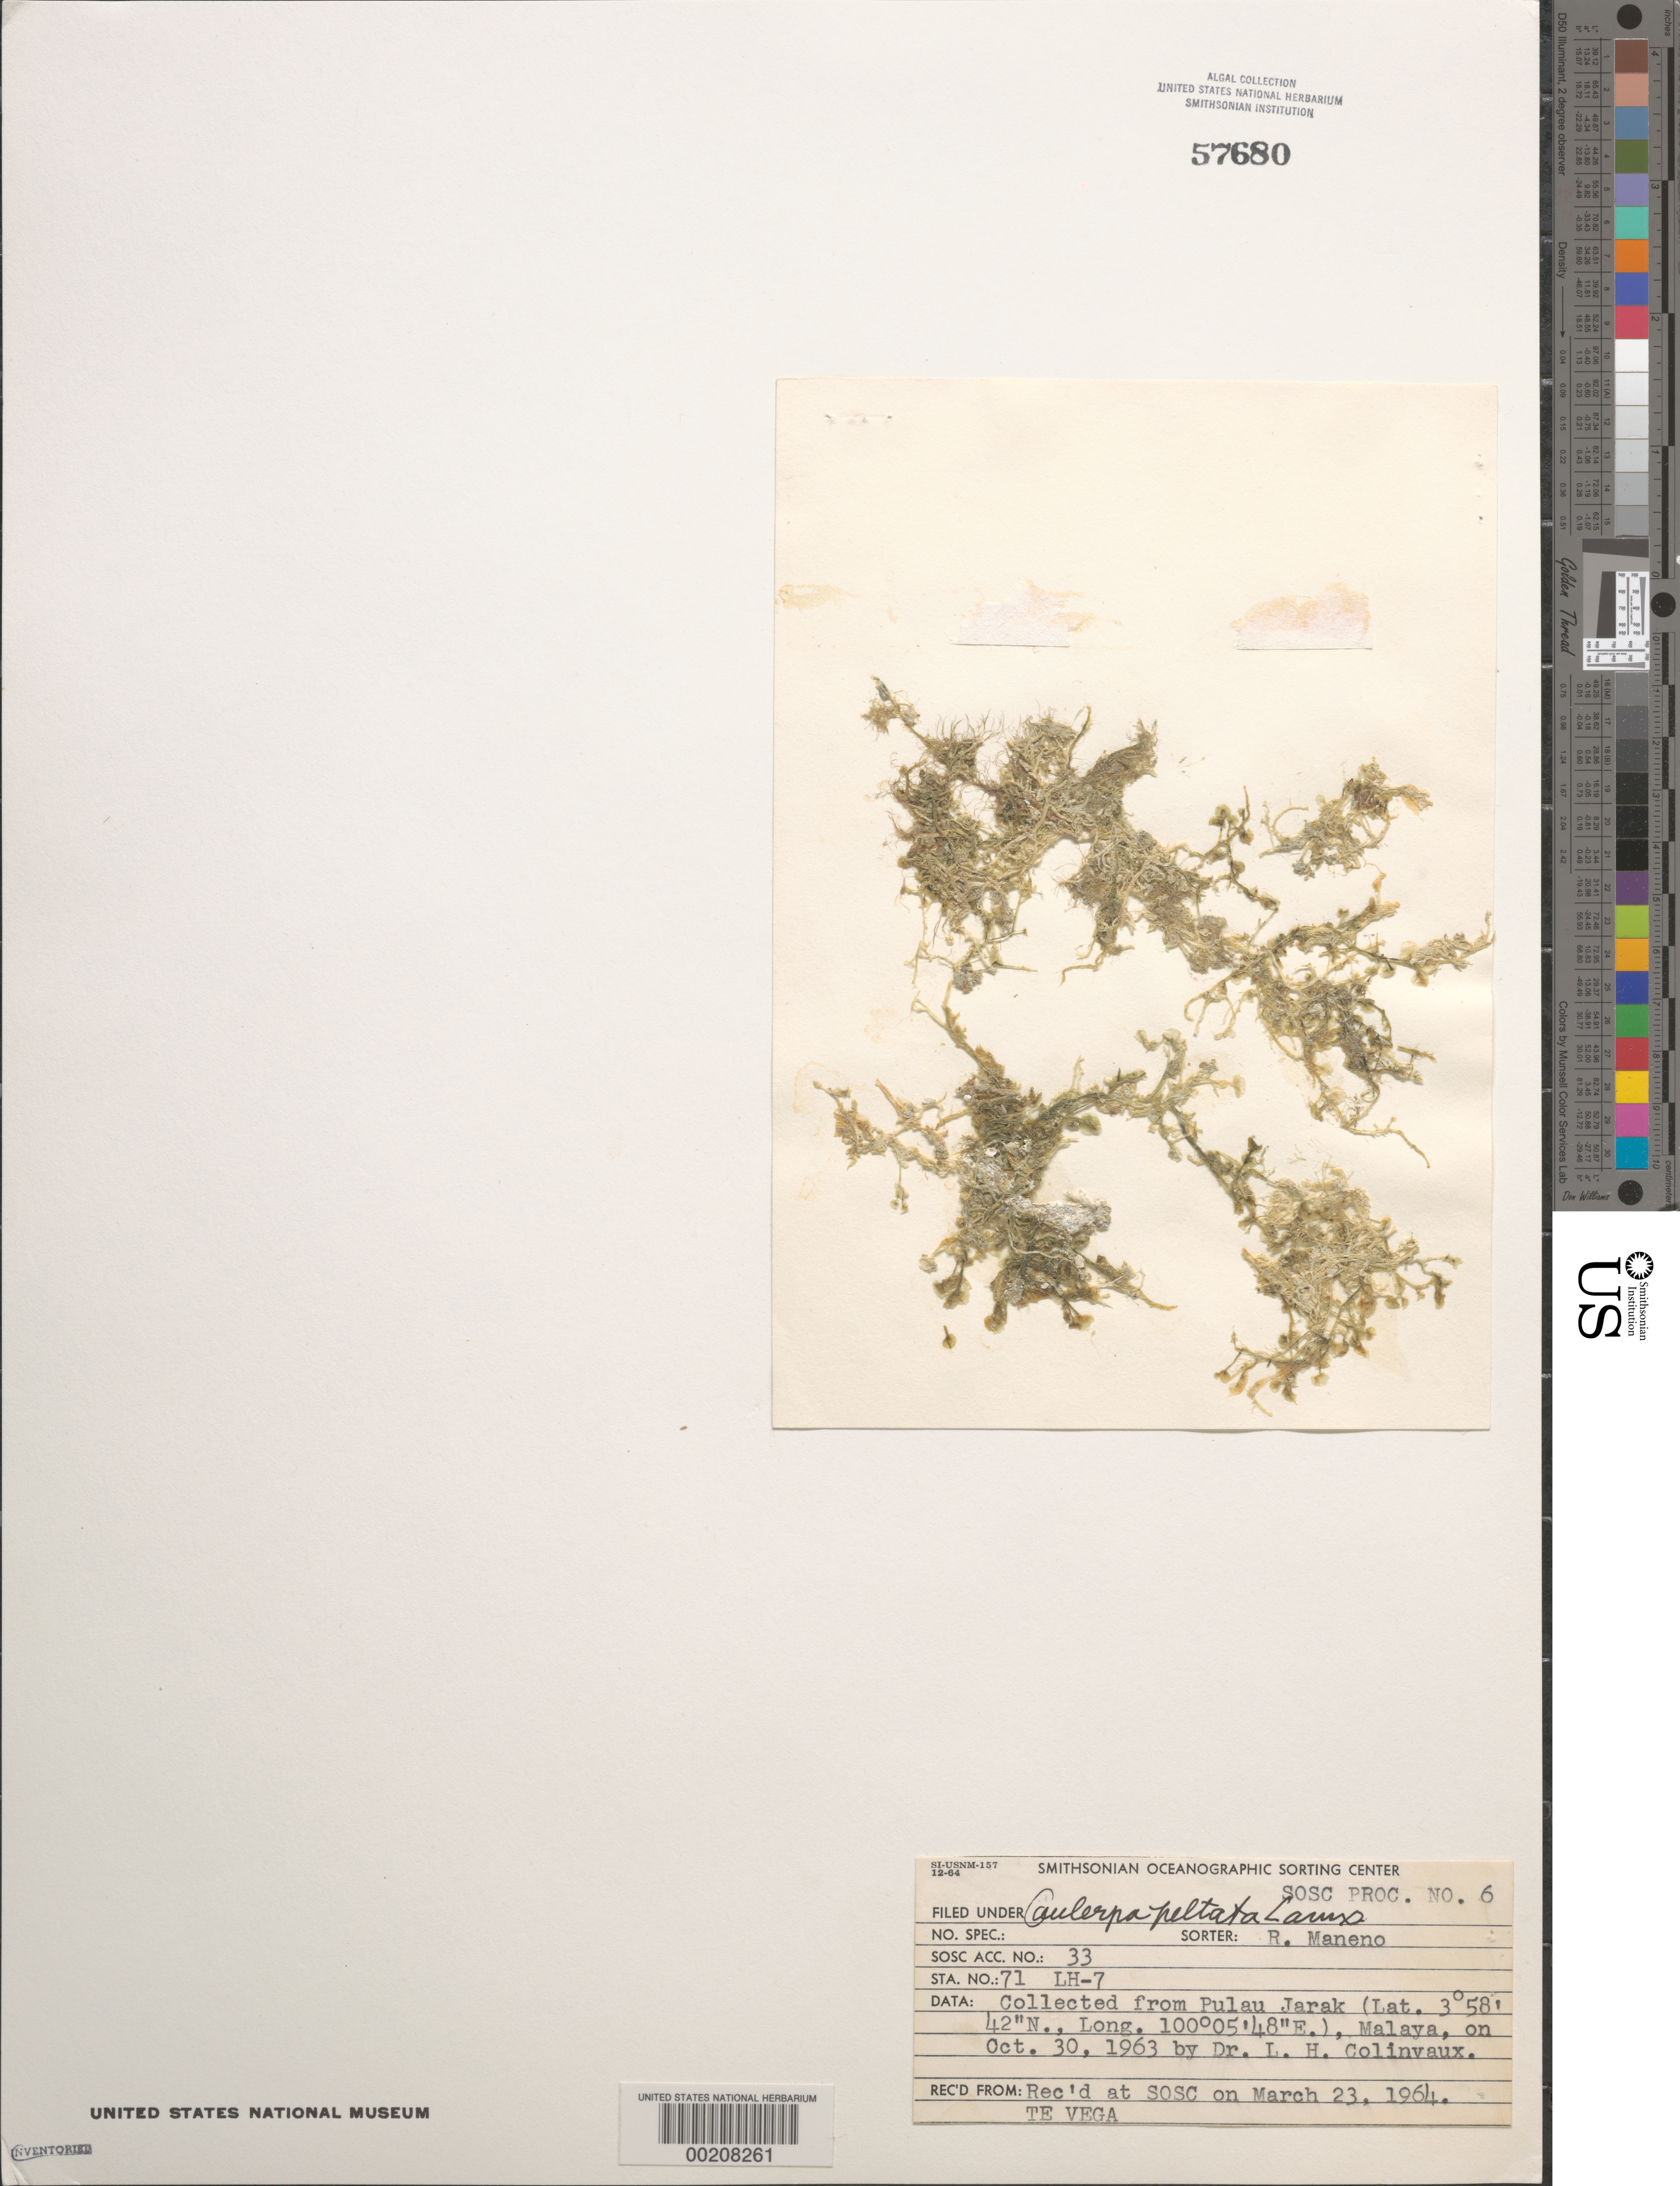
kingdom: Plantae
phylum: Chlorophyta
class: Ulvophyceae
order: Cladophorales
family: Cladophoraceae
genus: Cladophora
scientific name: Cladophora glomerata var. crassior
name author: (C. Agardh) C. Hoek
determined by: Algae name updating Project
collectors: L. Hillis-Colinvaux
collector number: LH-7 & Station 71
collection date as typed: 30 Oct 1963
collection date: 1963-10-30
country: Malaysia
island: Pulau Jarak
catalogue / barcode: US 57680